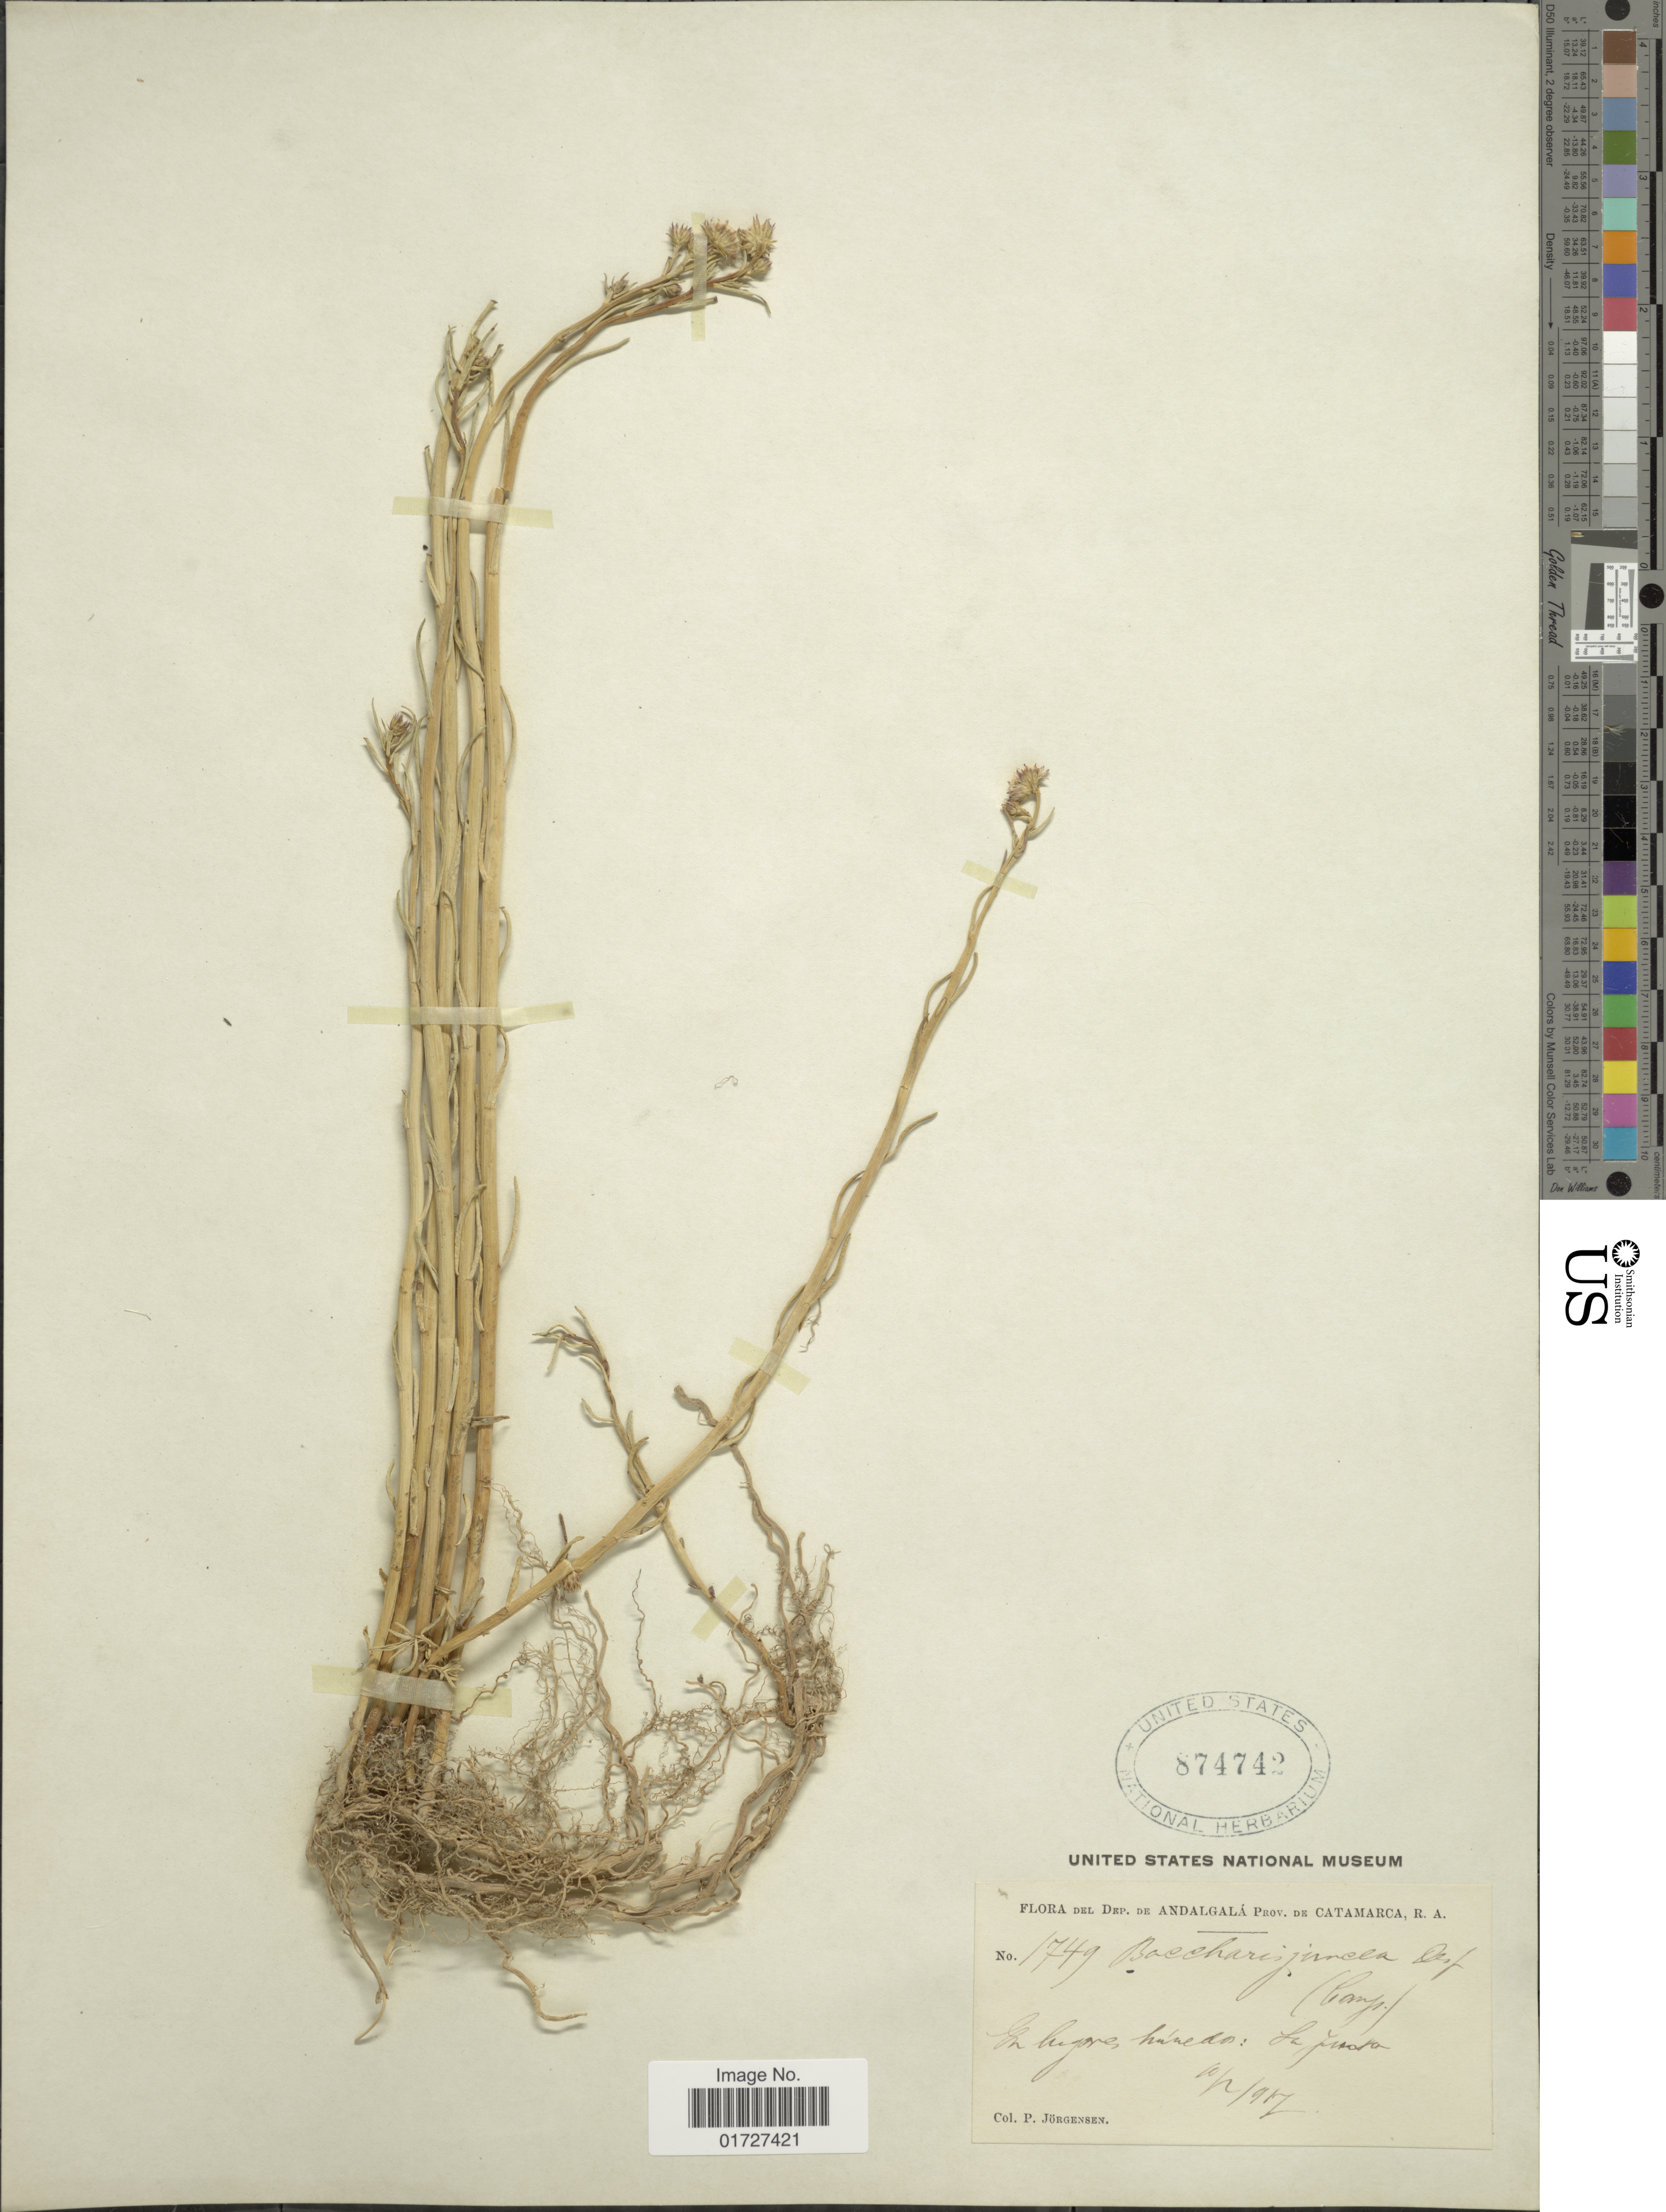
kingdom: Plantae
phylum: Tracheophyta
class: Magnoliopsida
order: Asterales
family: Asteraceae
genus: Baccharis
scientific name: Baccharis juncea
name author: (Lehm.) Desf.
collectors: P. Jörgensen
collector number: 1749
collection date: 1917-02-10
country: Argentina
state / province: Catamarca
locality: Dep. de Andalgala, La Junta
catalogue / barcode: US 874742